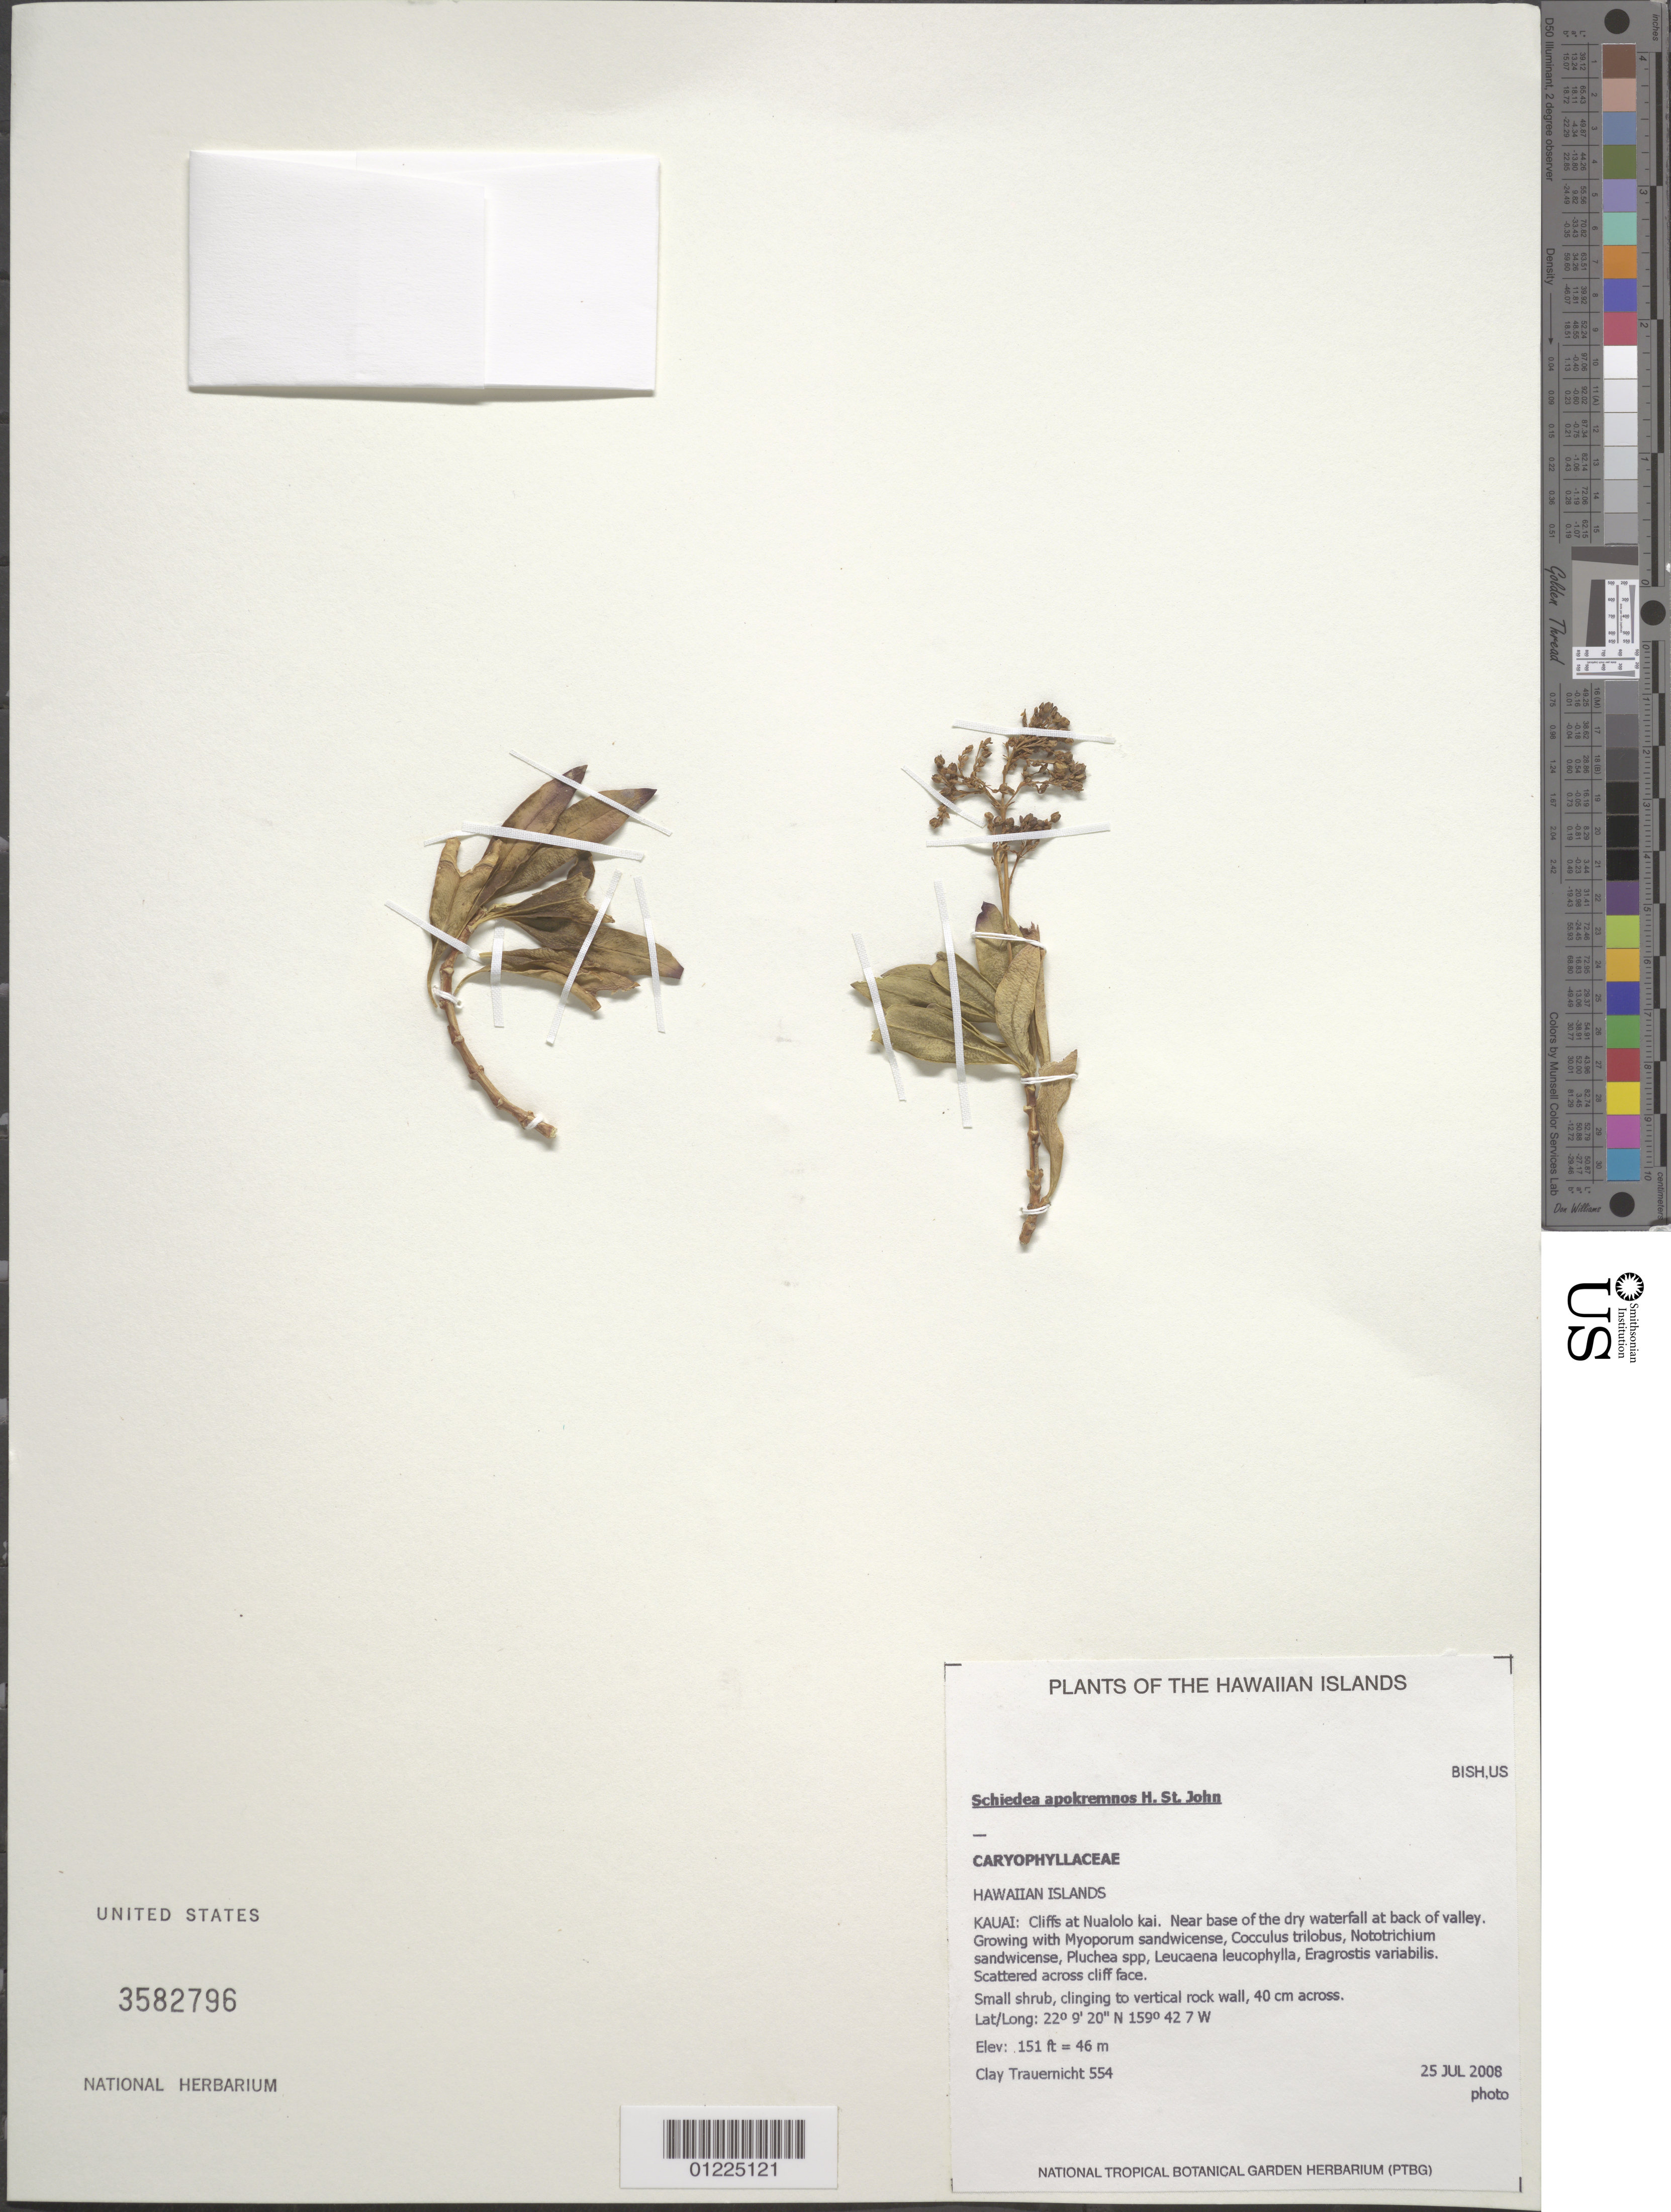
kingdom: Plantae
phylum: Tracheophyta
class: Magnoliopsida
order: Caryophyllales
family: Caryophyllaceae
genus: Schiedea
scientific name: Schiedea apokremnos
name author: H. St. John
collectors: C. Trauernicht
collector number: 554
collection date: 2008-07-25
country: United States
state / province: Hawaii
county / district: Kauai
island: Kaua'i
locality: Cliffs at Nualolo kai.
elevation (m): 46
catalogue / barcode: US 3582796